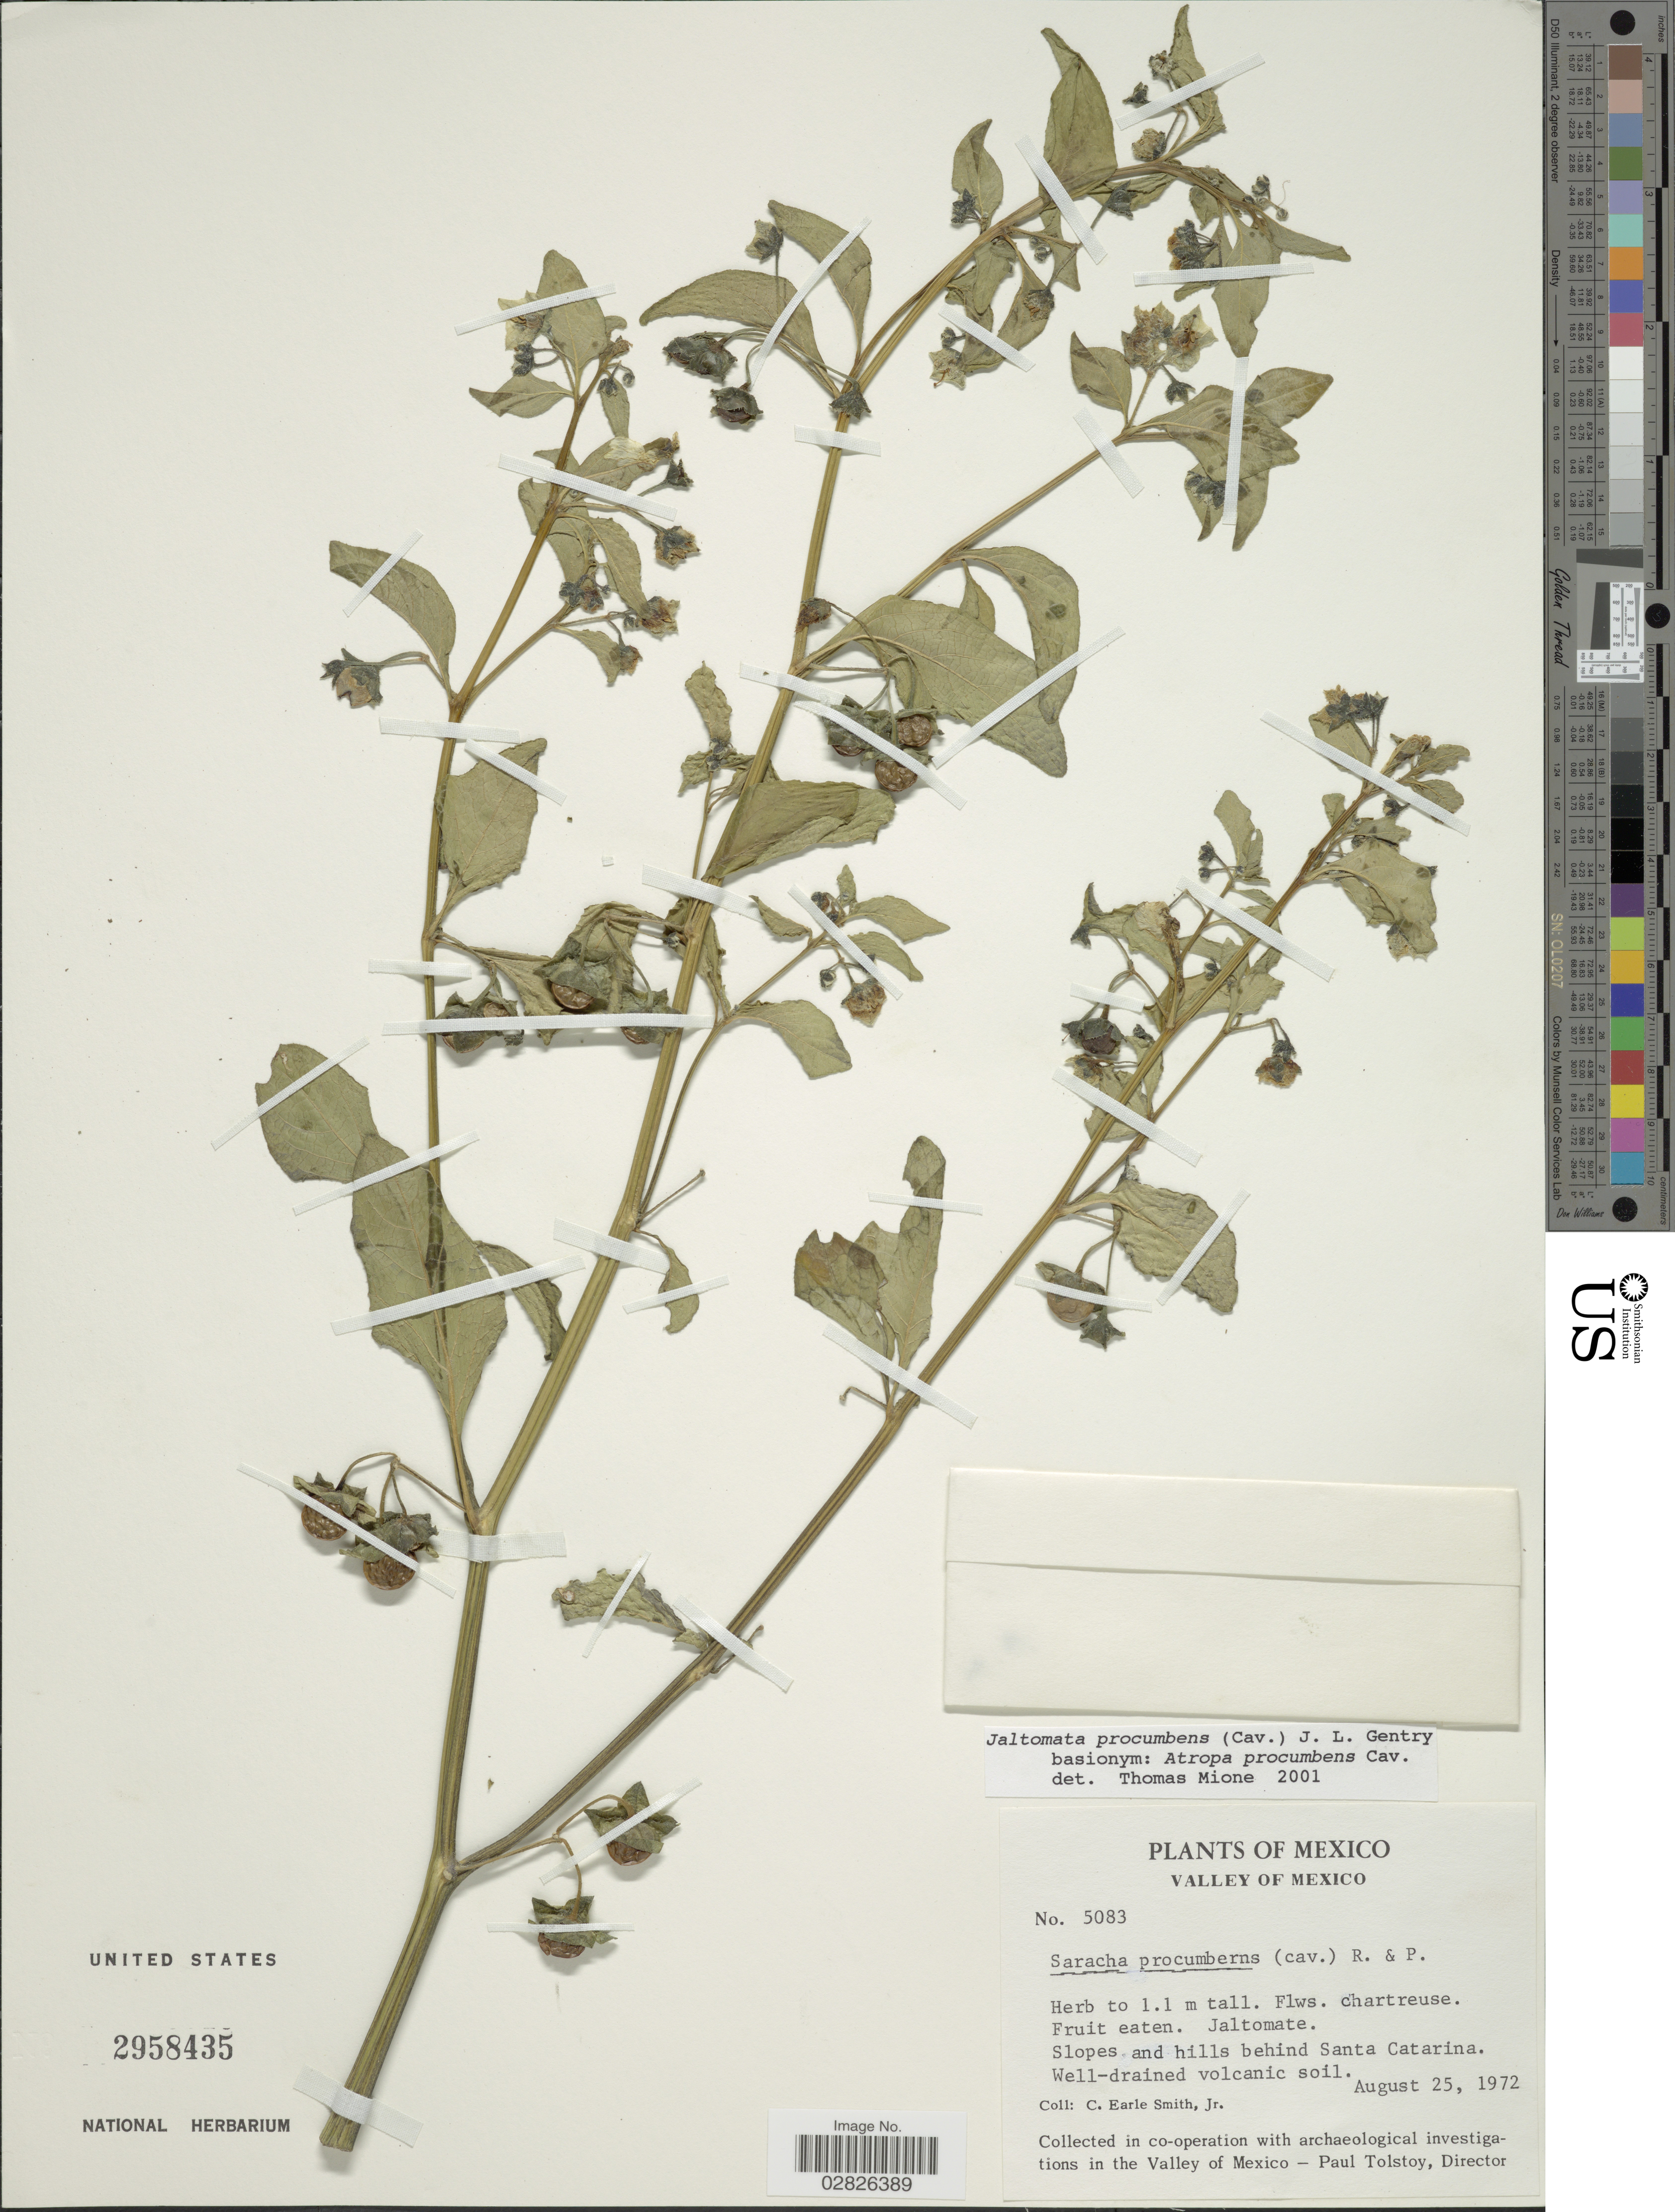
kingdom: Plantae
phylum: Tracheophyta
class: Magnoliopsida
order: Solanales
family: Solanaceae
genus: Jaltomata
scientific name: Jaltomata procumbens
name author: (Cav.) J.L. Gentry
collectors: C. E. Smith Jr.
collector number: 5083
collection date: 1972-08-25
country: Mexico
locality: Valley of Mexico. Slopes and hills behind Santa Catarina.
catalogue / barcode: US 2958435